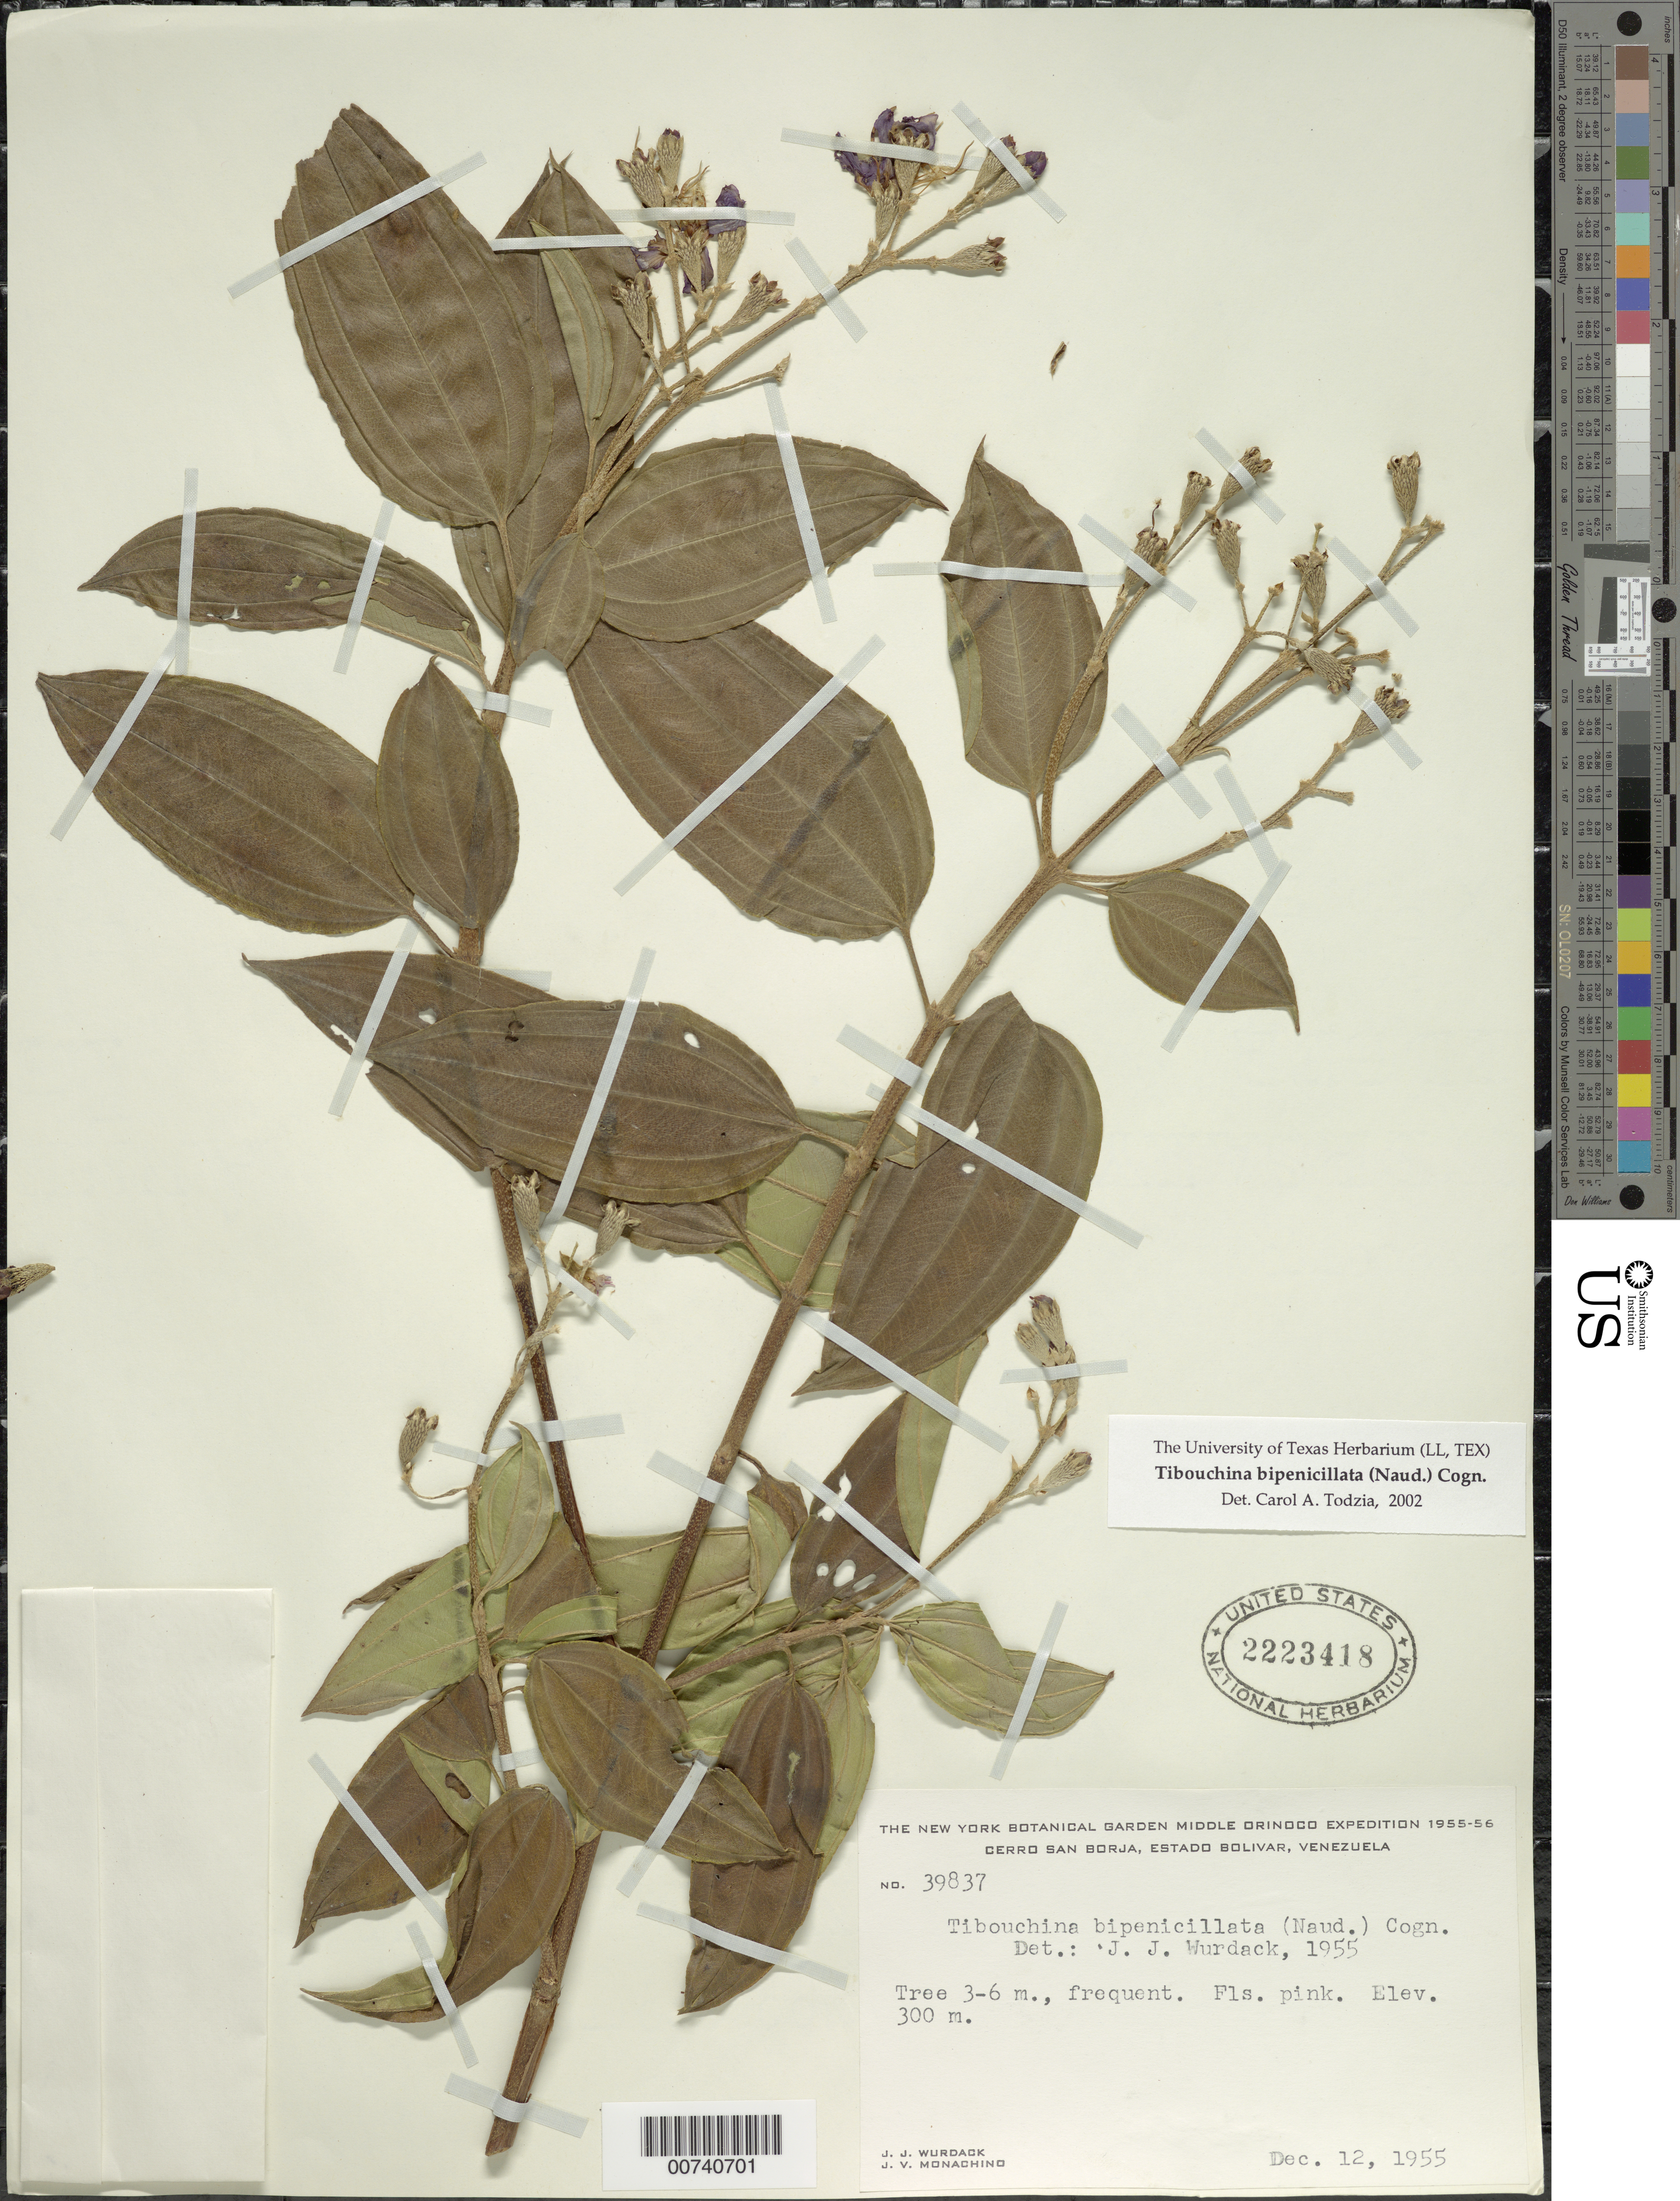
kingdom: Plantae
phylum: Tracheophyta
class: Magnoliopsida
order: Myrtales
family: Melastomataceae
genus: Tibouchina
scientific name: Tibouchina bipenicillata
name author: (Naudin) Cogn.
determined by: Todzia, C. A., (TEX), University of Texas Austin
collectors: J. J. Wurdack & J. V. Monachino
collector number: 39837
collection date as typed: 12-Dec-55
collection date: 1955-12-12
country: Venezuela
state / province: Bolívar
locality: Cerro San Borja, Río Orinoco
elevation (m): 100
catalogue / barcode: US 2223418